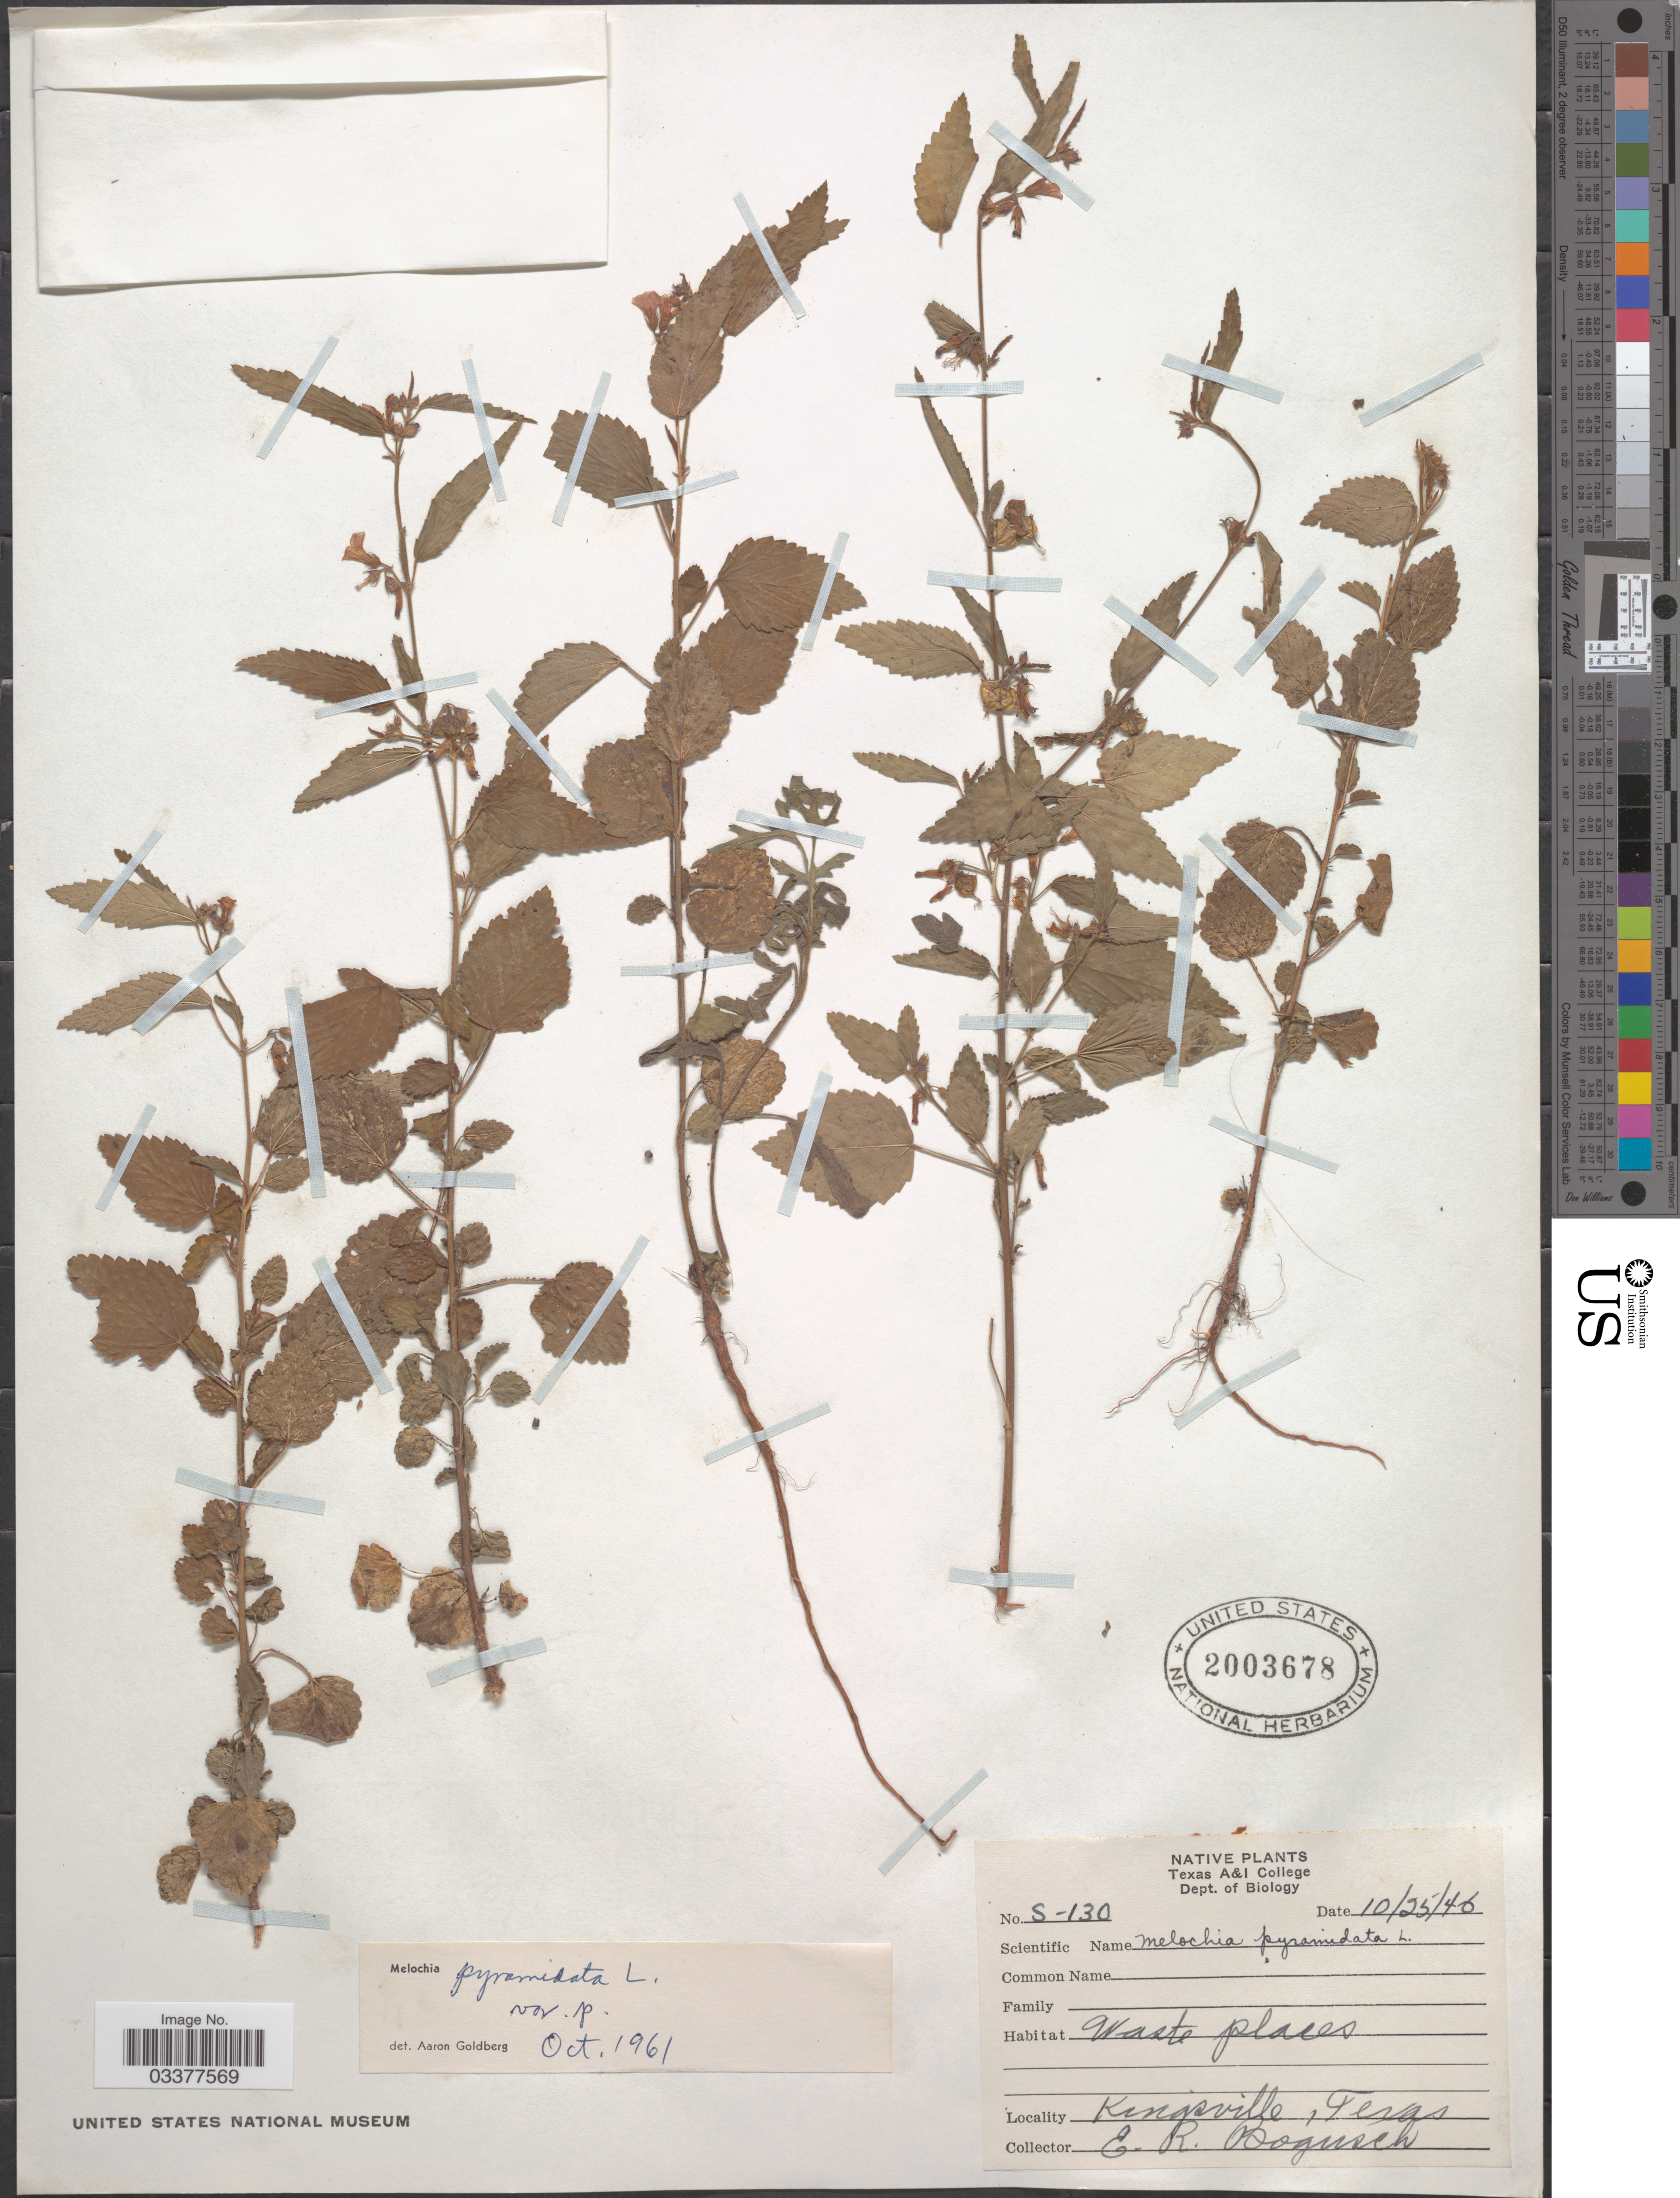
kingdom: Plantae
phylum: Tracheophyta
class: Magnoliopsida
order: Malvales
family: Malvaceae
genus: Melochia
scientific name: Melochia pyramidata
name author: L.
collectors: E. Bogusch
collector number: S-130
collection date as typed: Transcribed d/m/y: 25/10/46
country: United States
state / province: Texas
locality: Kingsville.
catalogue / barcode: US 2003678